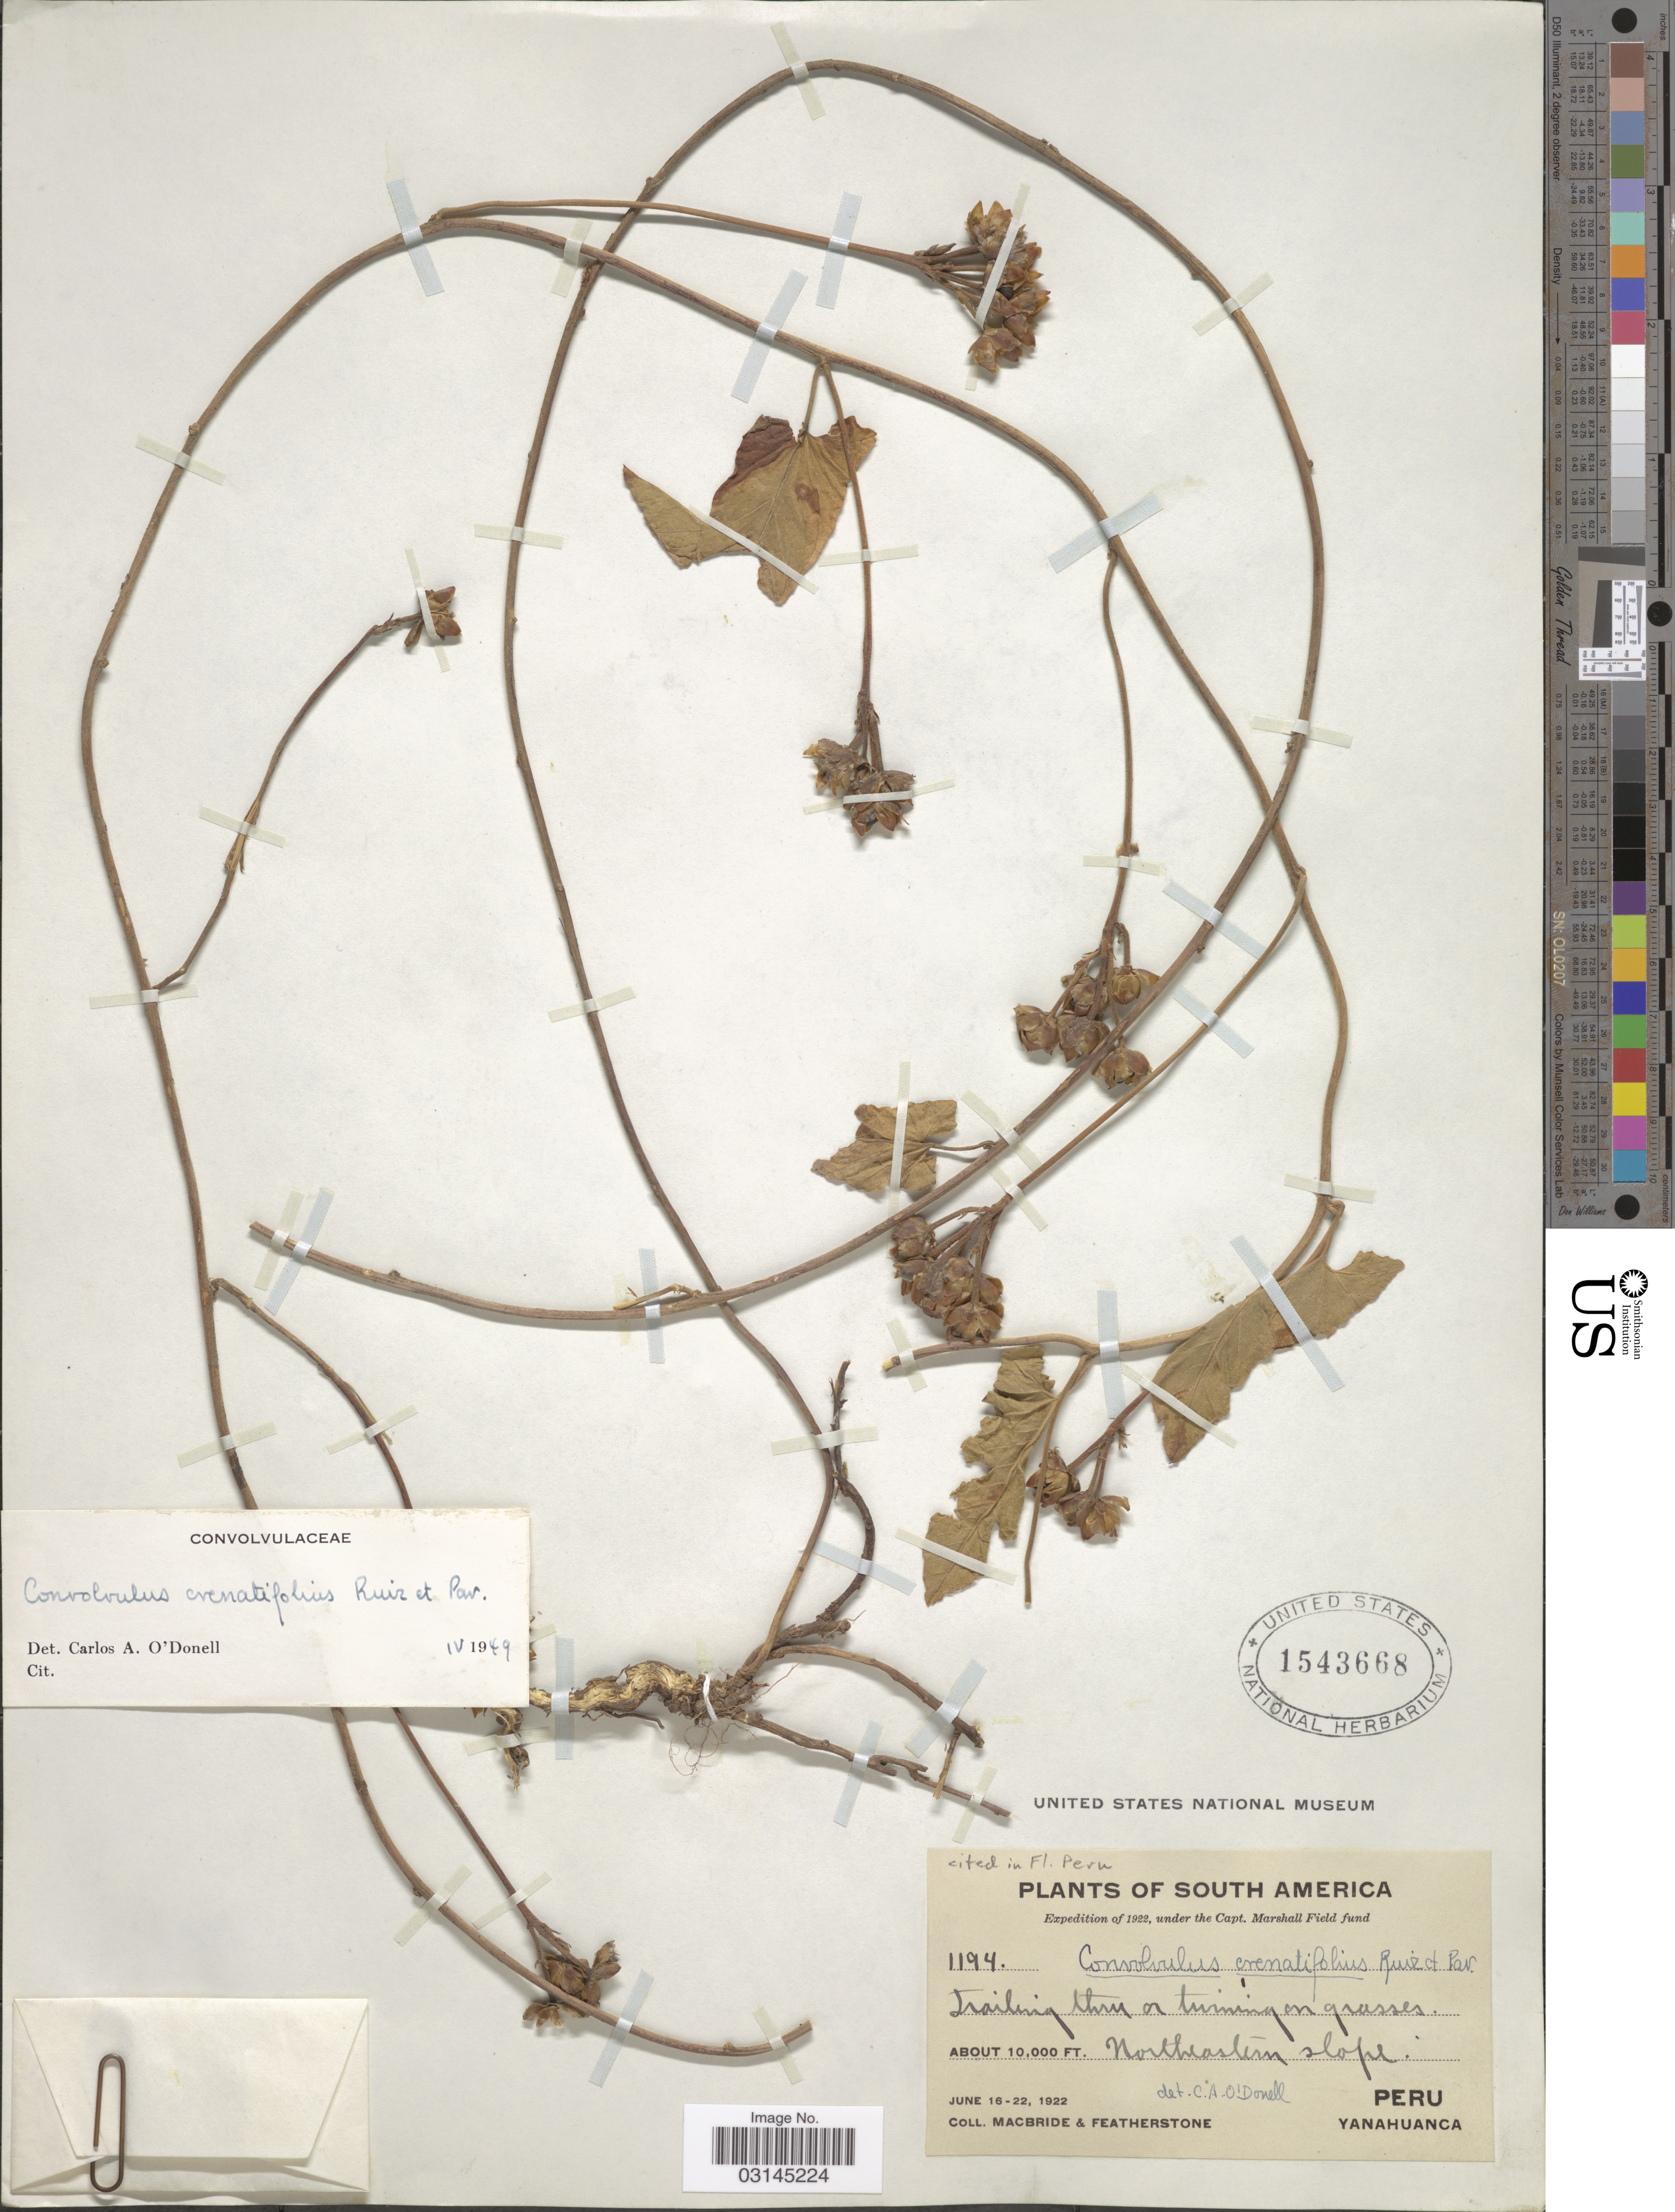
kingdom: Plantae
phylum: Tracheophyta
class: Magnoliopsida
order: Solanales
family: Convolvulaceae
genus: Convolvulus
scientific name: Convolvulus crenatifolius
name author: Ruiz & Pav.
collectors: Macbride, -- & -. Featherstone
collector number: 1194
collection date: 1922-06-16/1922-06-22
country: Peru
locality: Northeastern slope, Yanahuanca.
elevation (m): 3048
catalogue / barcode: US 1543668